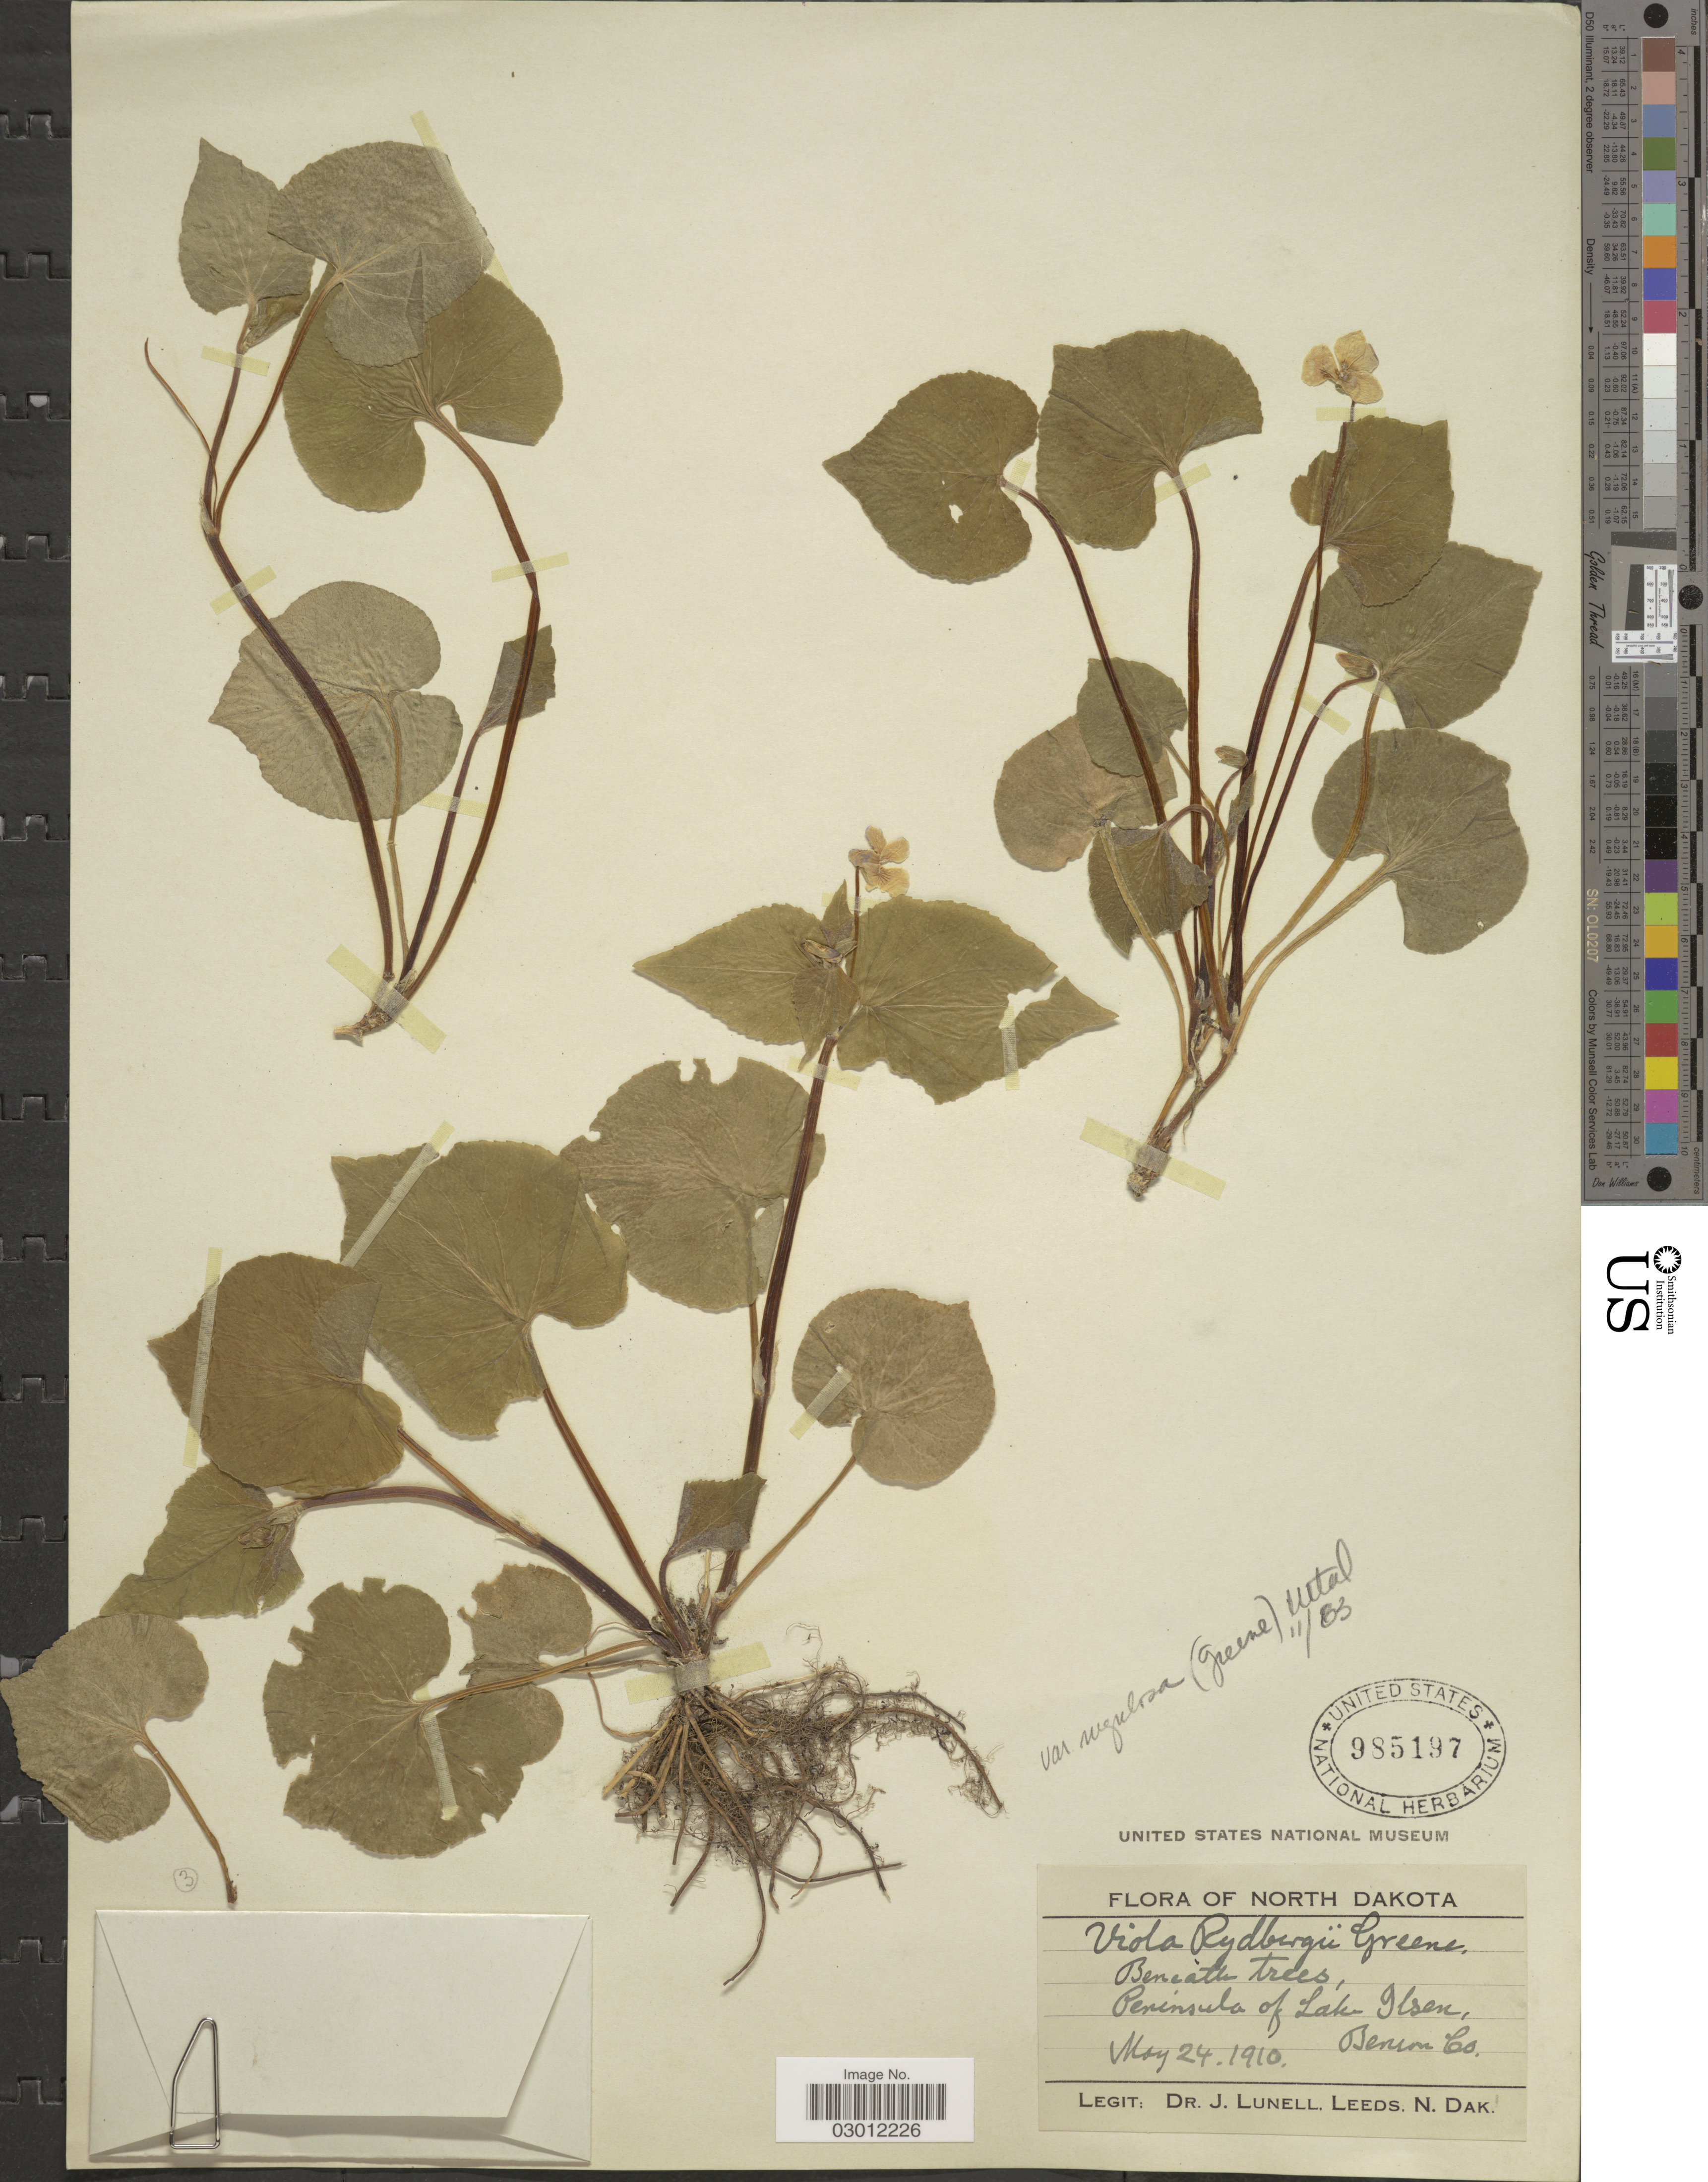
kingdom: Plantae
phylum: Tracheophyta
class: Magnoliopsida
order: Malpighiales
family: Violaceae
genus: Viola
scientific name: Viola canadensis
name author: L.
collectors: J. Lunell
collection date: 1910-05-24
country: United States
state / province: North Dakota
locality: Peninsula of Lake Ilsen, Benson Co.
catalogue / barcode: US 985197